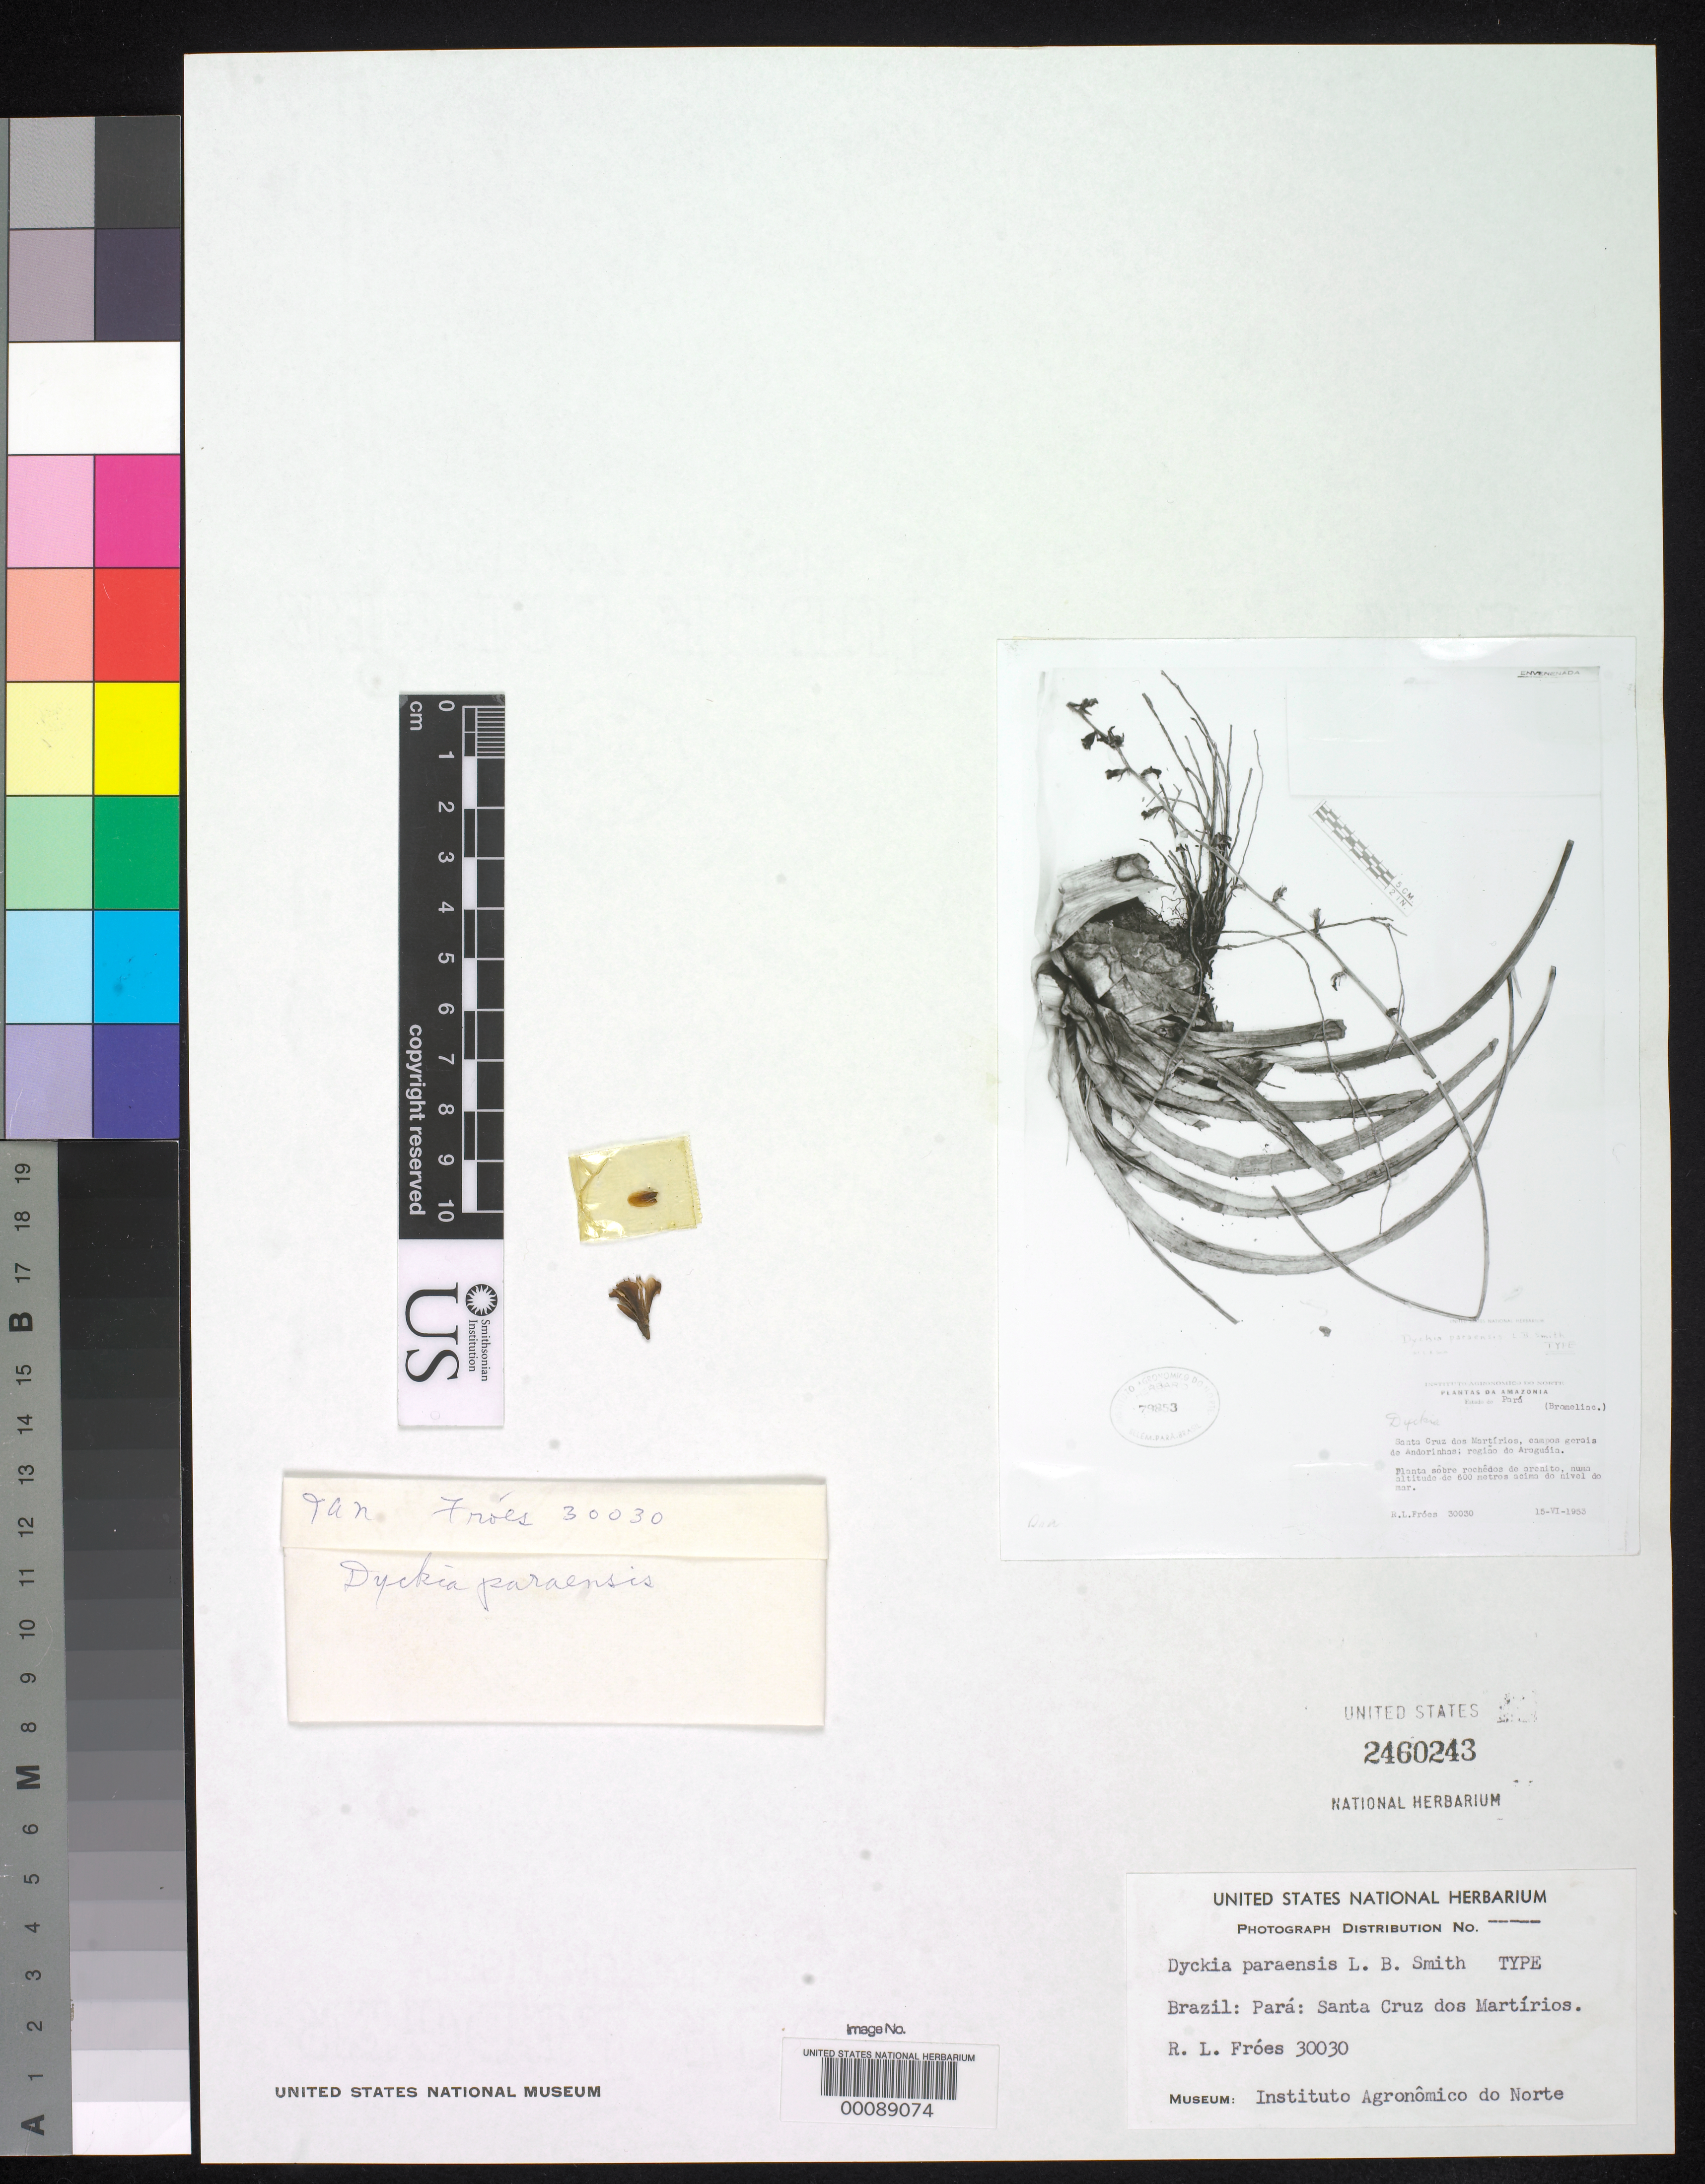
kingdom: Plantae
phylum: Tracheophyta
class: Liliopsida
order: Poales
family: Bromeliaceae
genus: Dyckia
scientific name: Dyckia paraensis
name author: L.B. Sm.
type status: Isotype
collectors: R. L. Fróes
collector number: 30030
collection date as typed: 15 Jun 1953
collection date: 1953-06-15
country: Brazil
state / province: Pará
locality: Santa Cruz dos Martirios.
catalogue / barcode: US 2460243